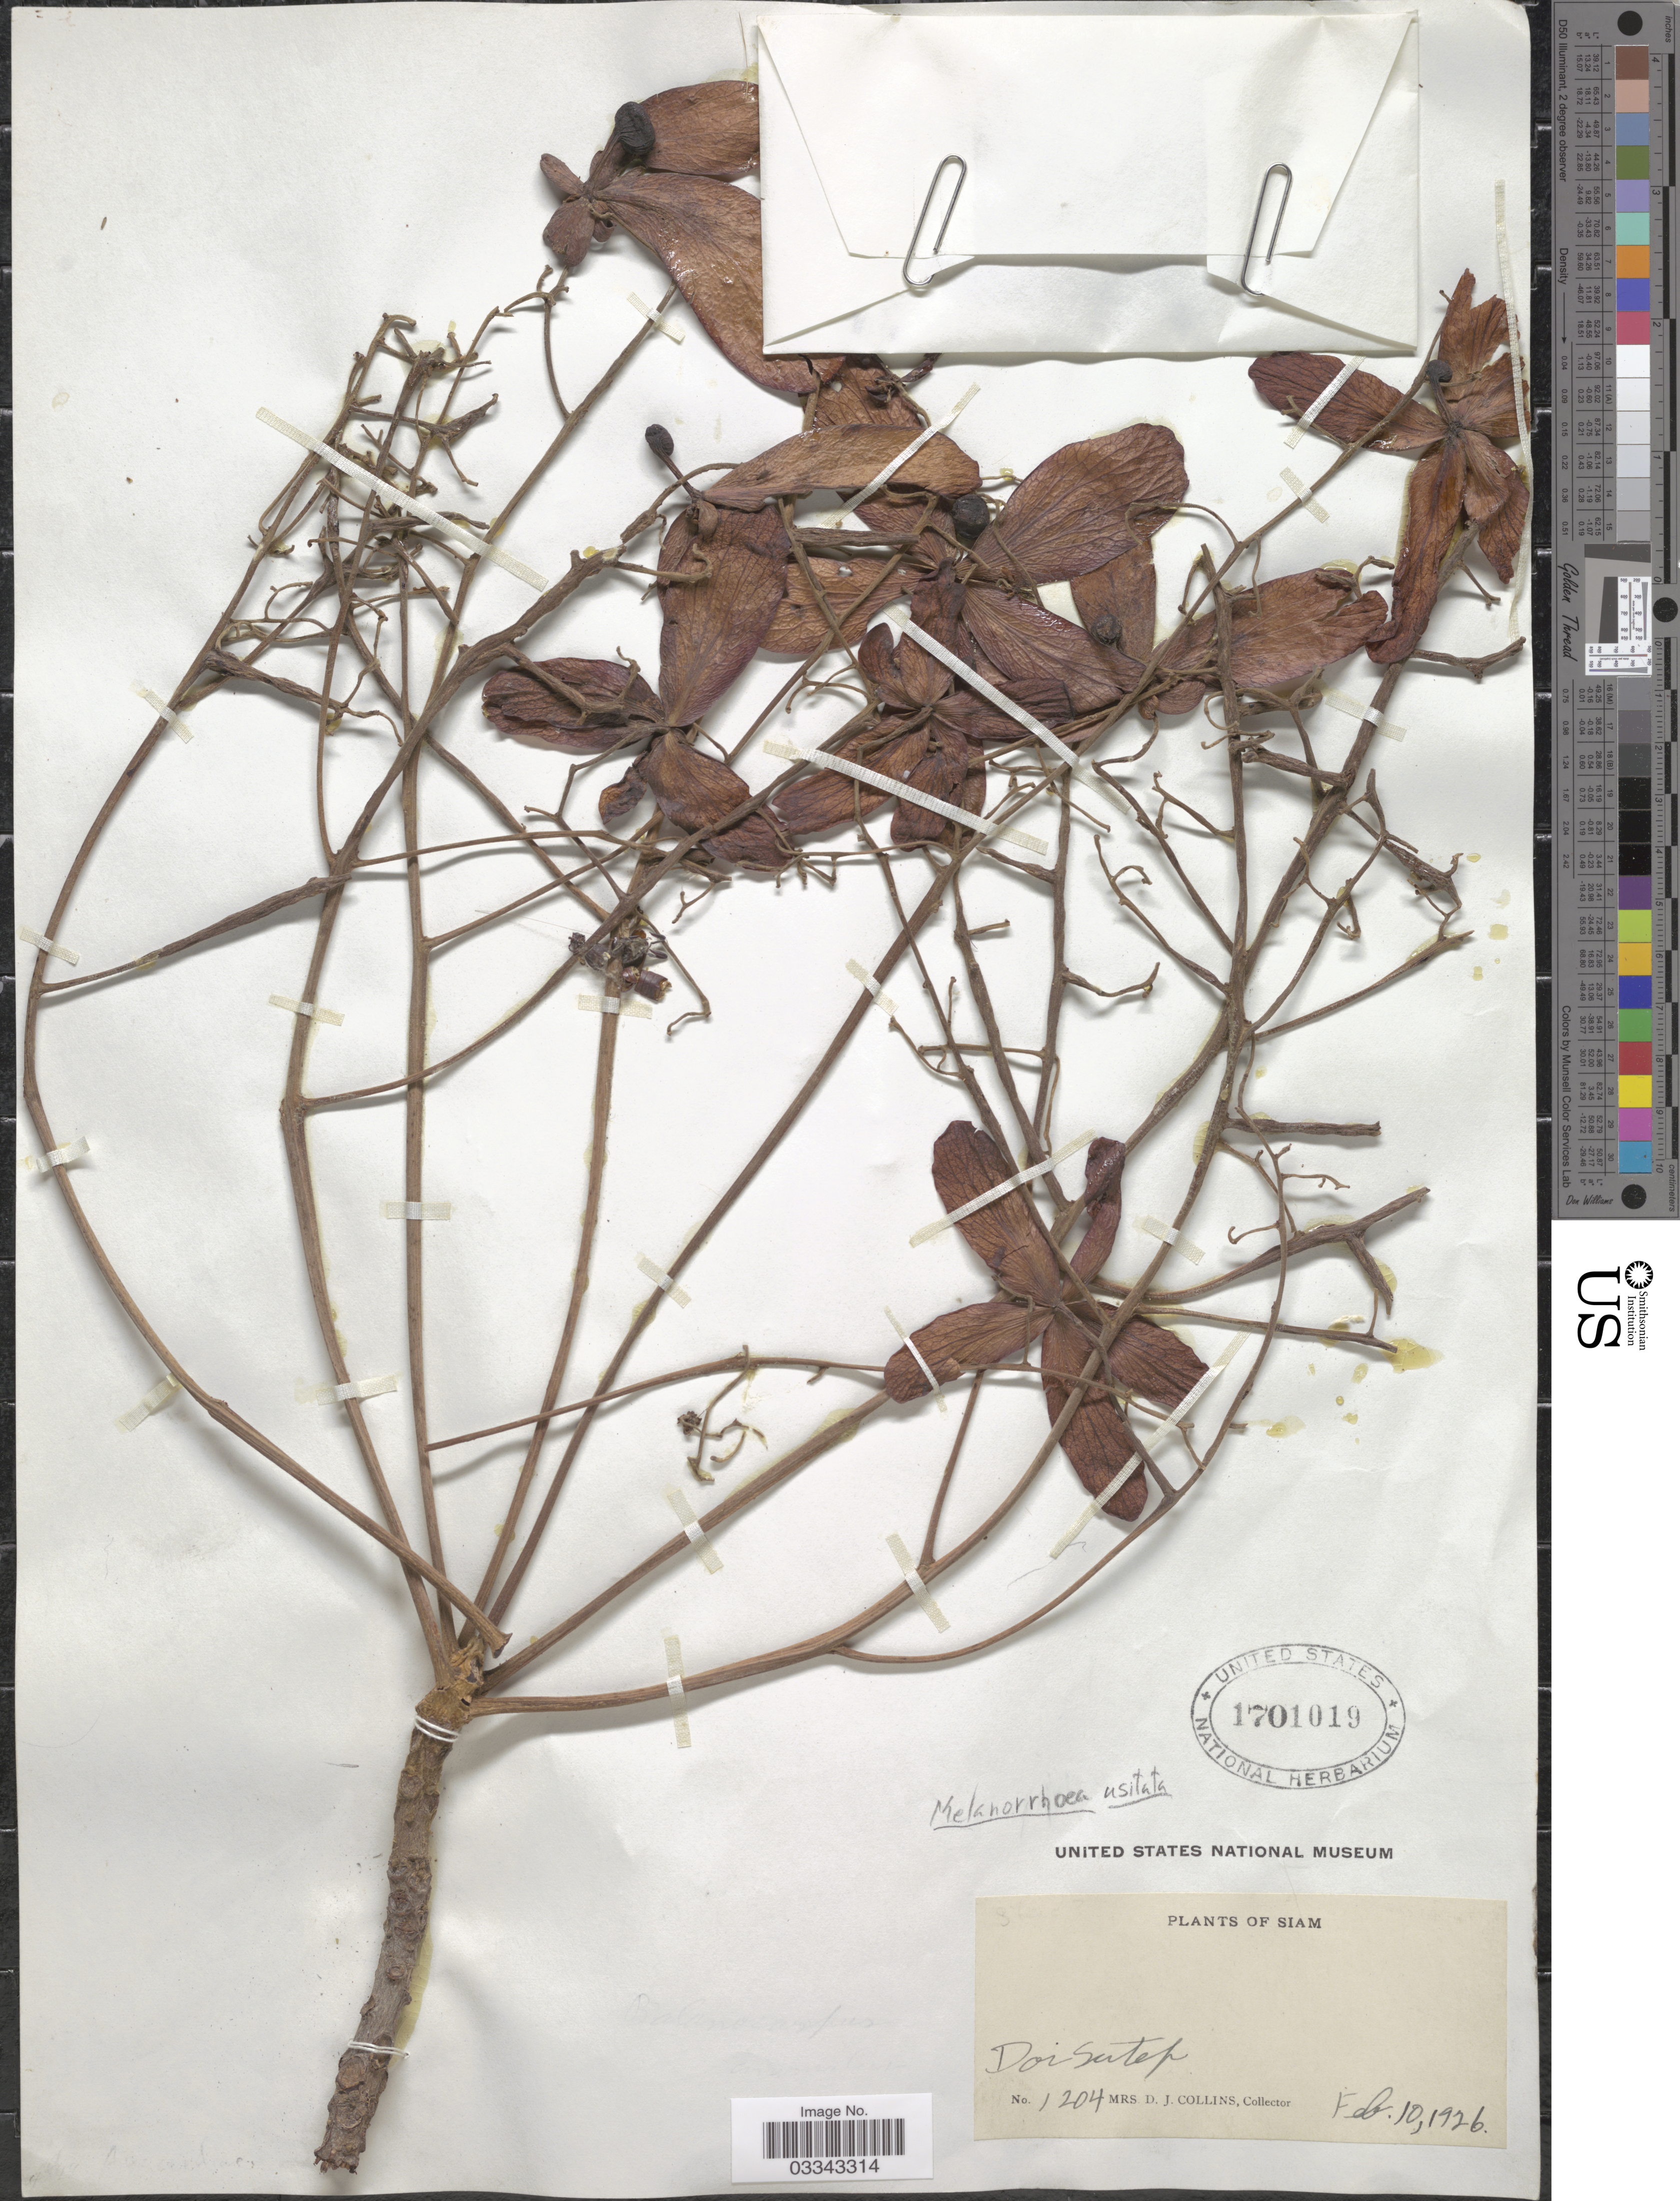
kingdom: Plantae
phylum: Tracheophyta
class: Magnoliopsida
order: Sapindales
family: Anacardiaceae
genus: Gluta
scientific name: Gluta usitata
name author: (Wall.) Ding Hou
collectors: Mrs. D. J. Collins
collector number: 1204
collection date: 1926-02-10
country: Thailand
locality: Siam. Doi Sutep.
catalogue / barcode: US 1701019